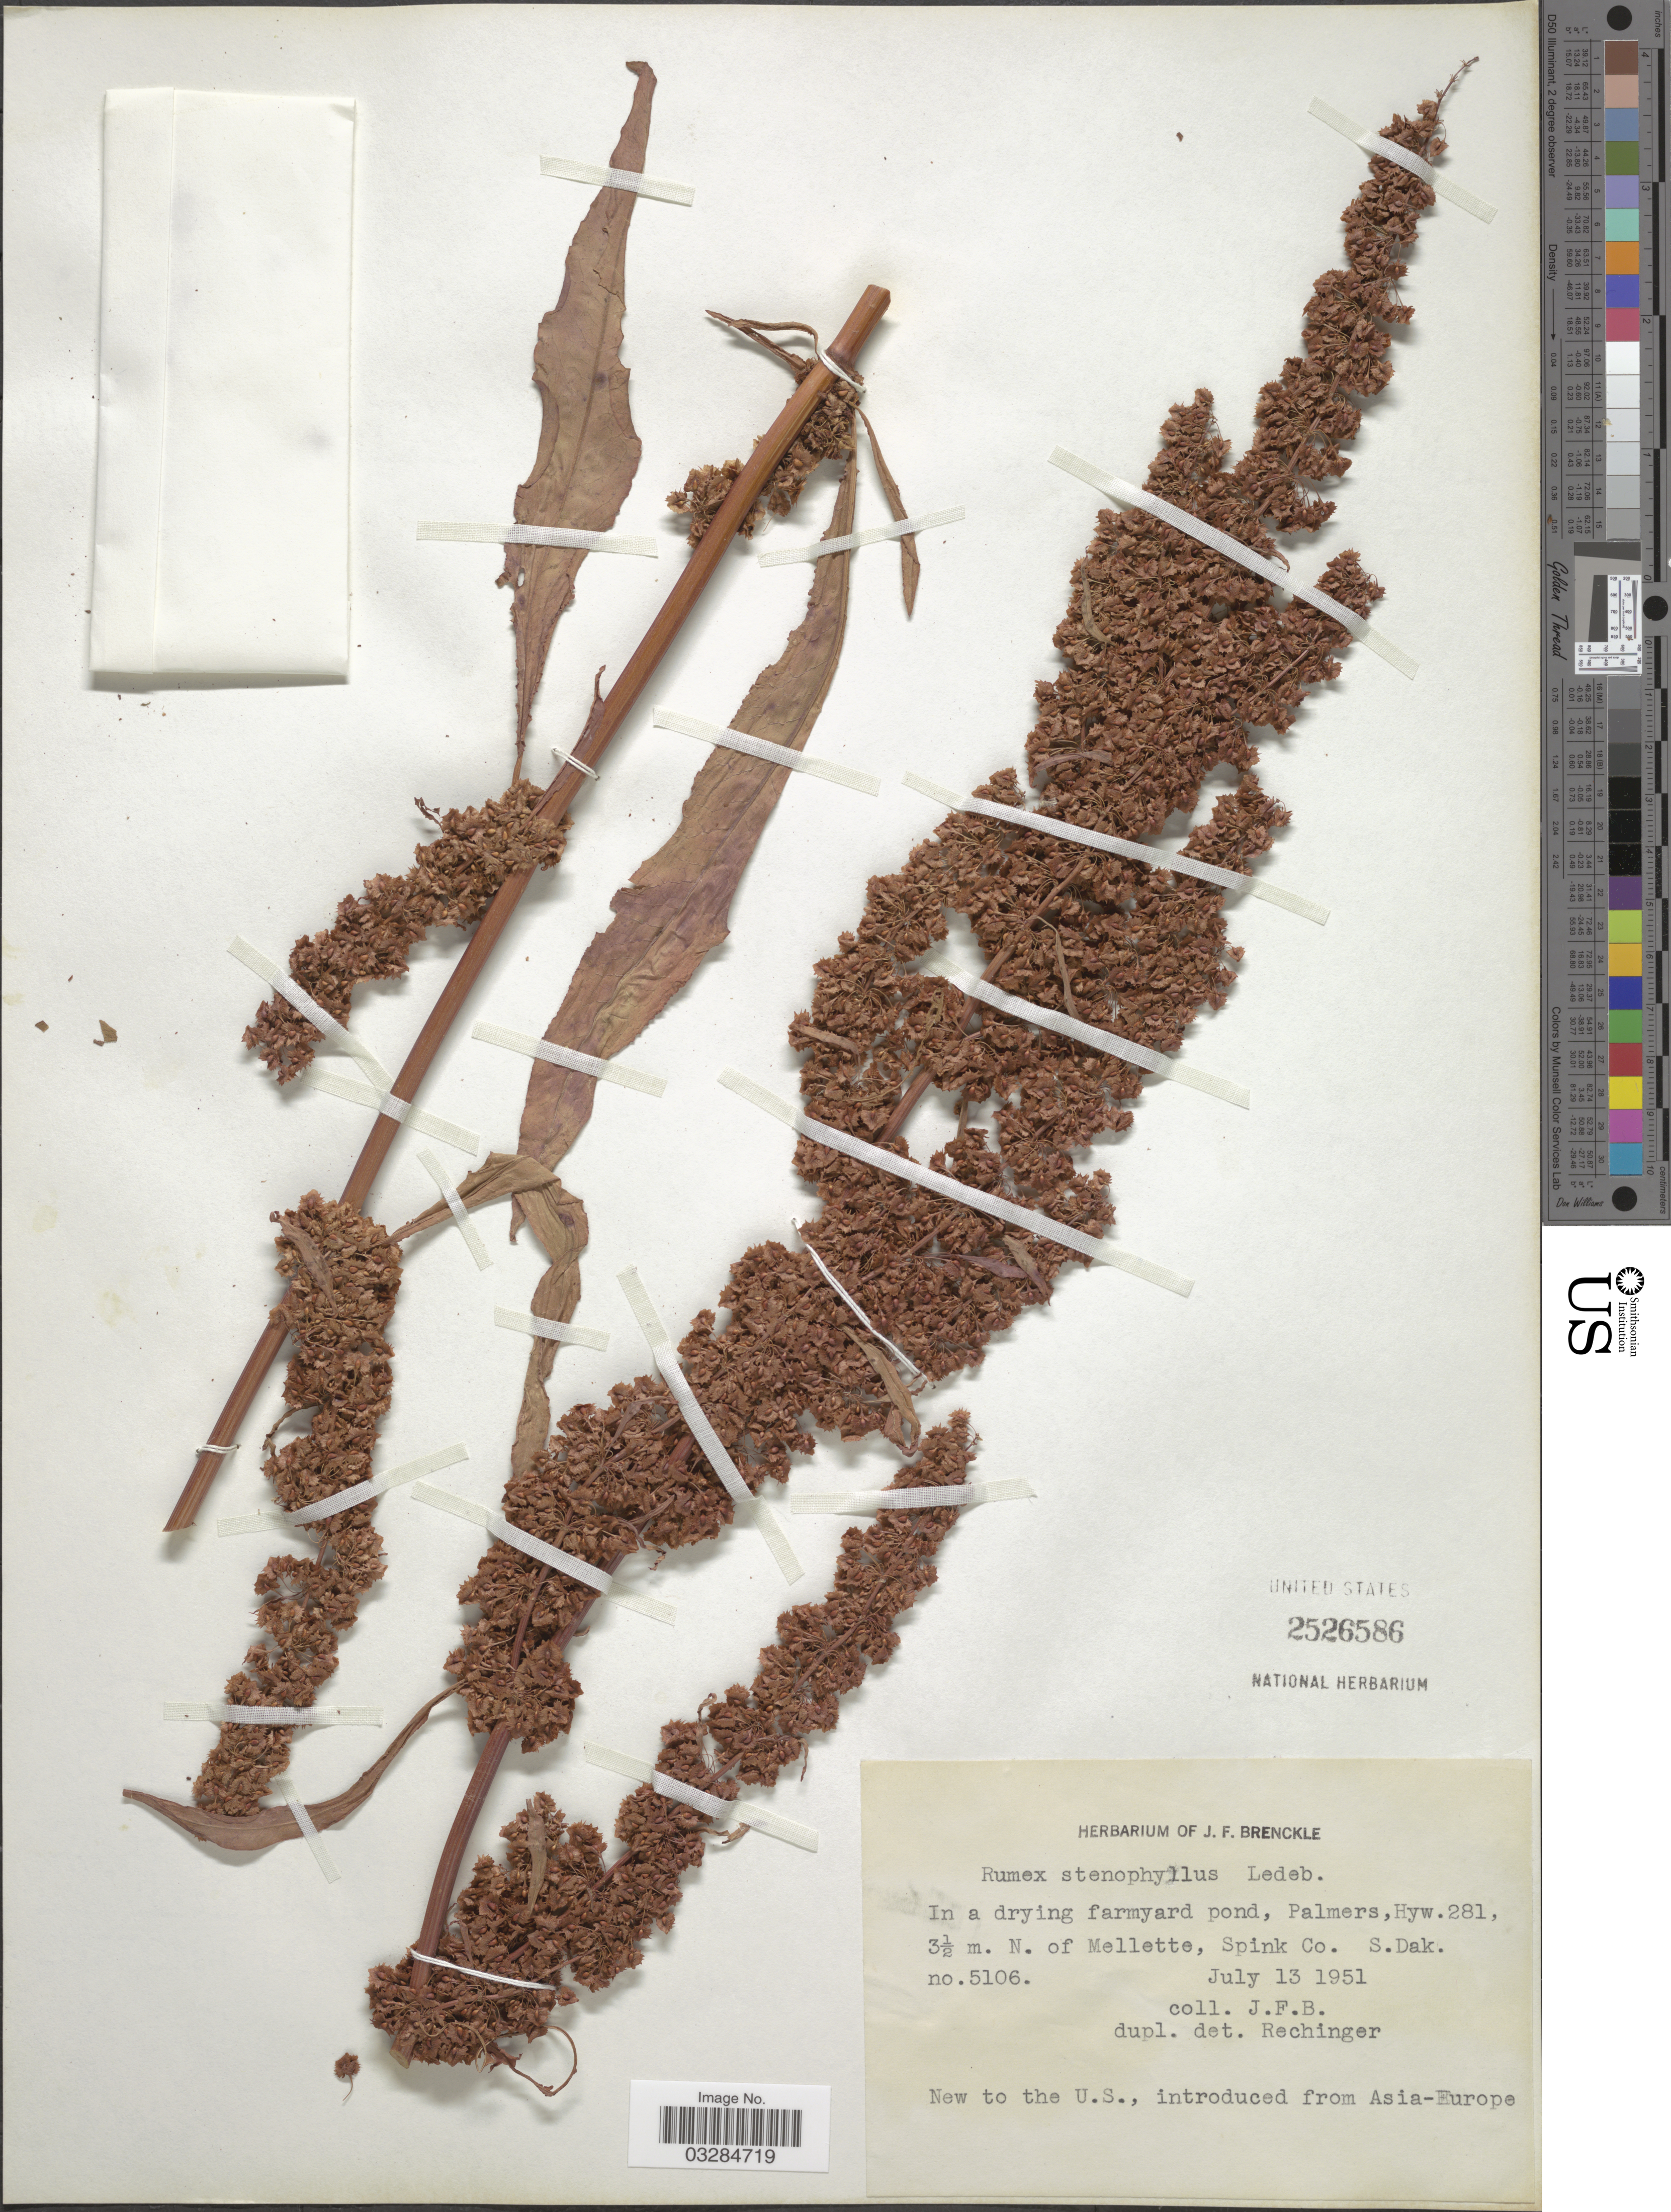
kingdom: Plantae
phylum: Tracheophyta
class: Magnoliopsida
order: Caryophyllales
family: Polygonaceae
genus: Rumex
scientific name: Rumex stenophyllus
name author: Ledeb.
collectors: J. Brenckle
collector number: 5106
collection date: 1951-07-13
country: United States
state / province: South Dakota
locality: Palmers, Hyw. 281, 3½ m. N. of Mellette, Spink Co. S. Dak.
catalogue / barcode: US 2526586